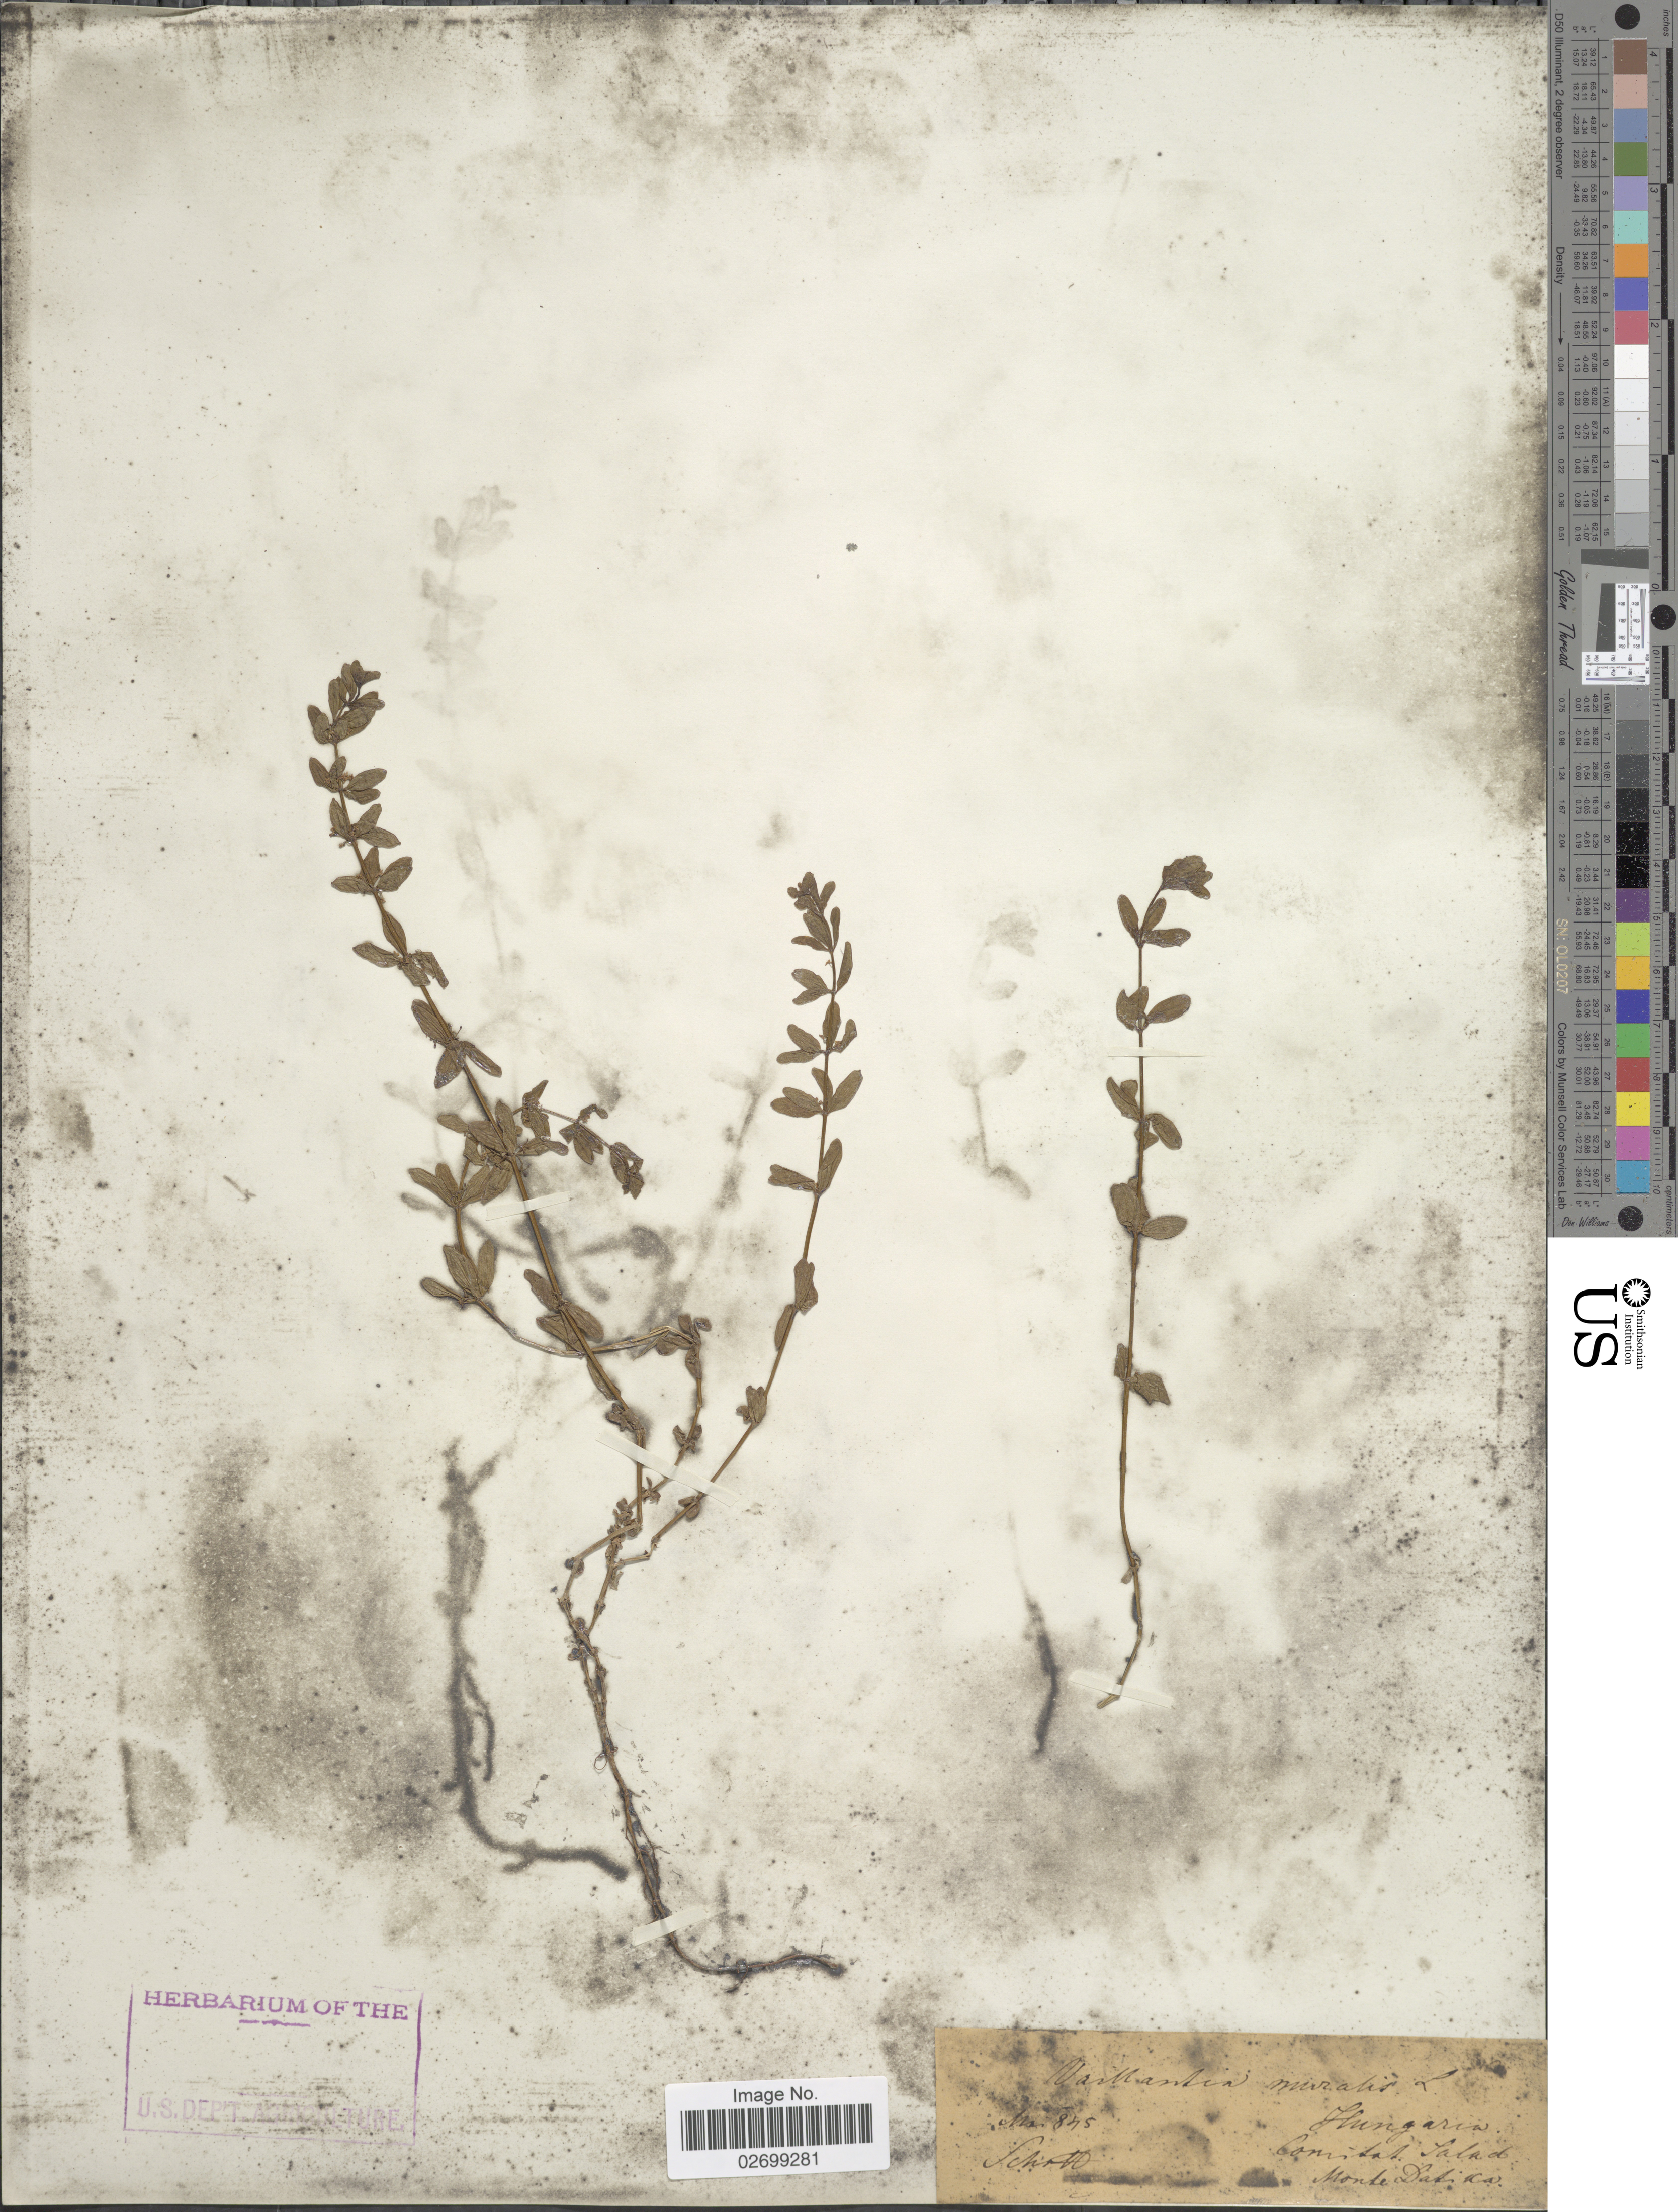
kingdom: Plantae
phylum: Tracheophyta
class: Magnoliopsida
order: Gentianales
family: Rubiaceae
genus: Valantia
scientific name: Valantia muralis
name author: L.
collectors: Schott, --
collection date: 1845-05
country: Hungary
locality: Hungaria, Comitat. Salad. Monte Datica. [interpreted]